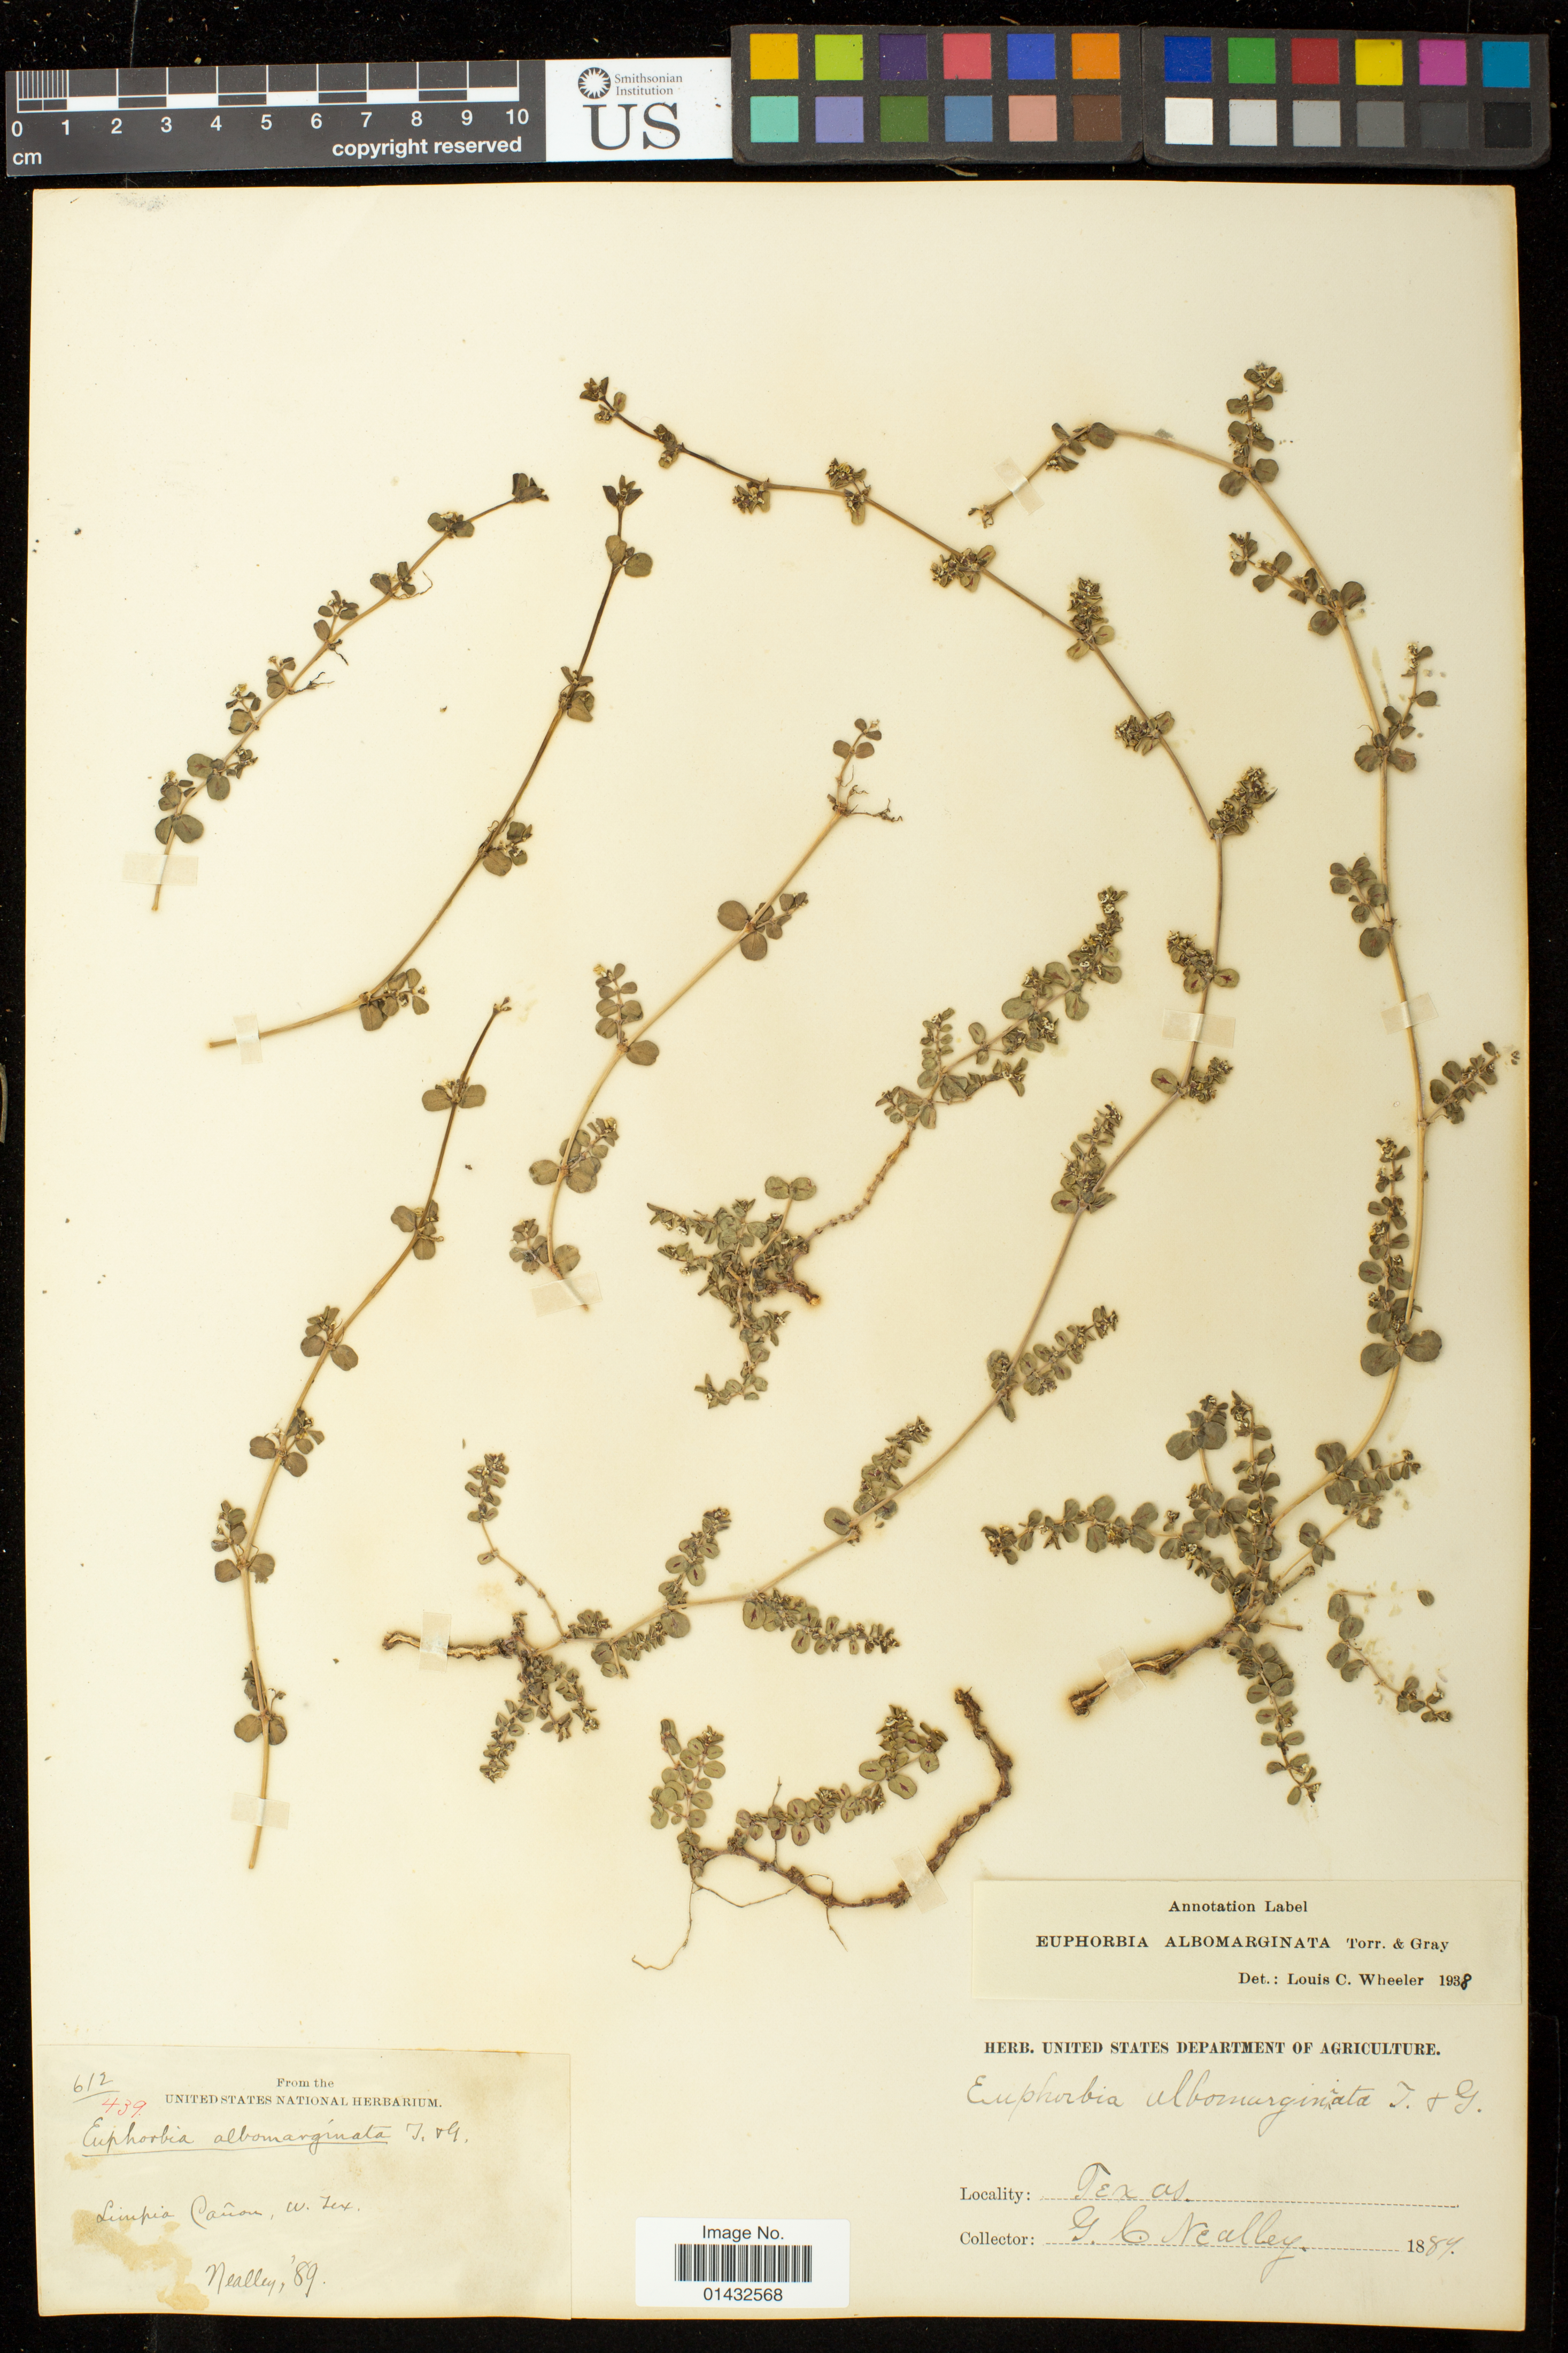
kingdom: Plantae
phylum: Tracheophyta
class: Magnoliopsida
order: Malpighiales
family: Euphorbiaceae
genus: Euphorbia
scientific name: Euphorbia albomarginata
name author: Torr. & A. Gray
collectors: G. C. Nealley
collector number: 612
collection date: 1889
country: United States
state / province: Texas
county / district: Jeff Davis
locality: Limpia Canon